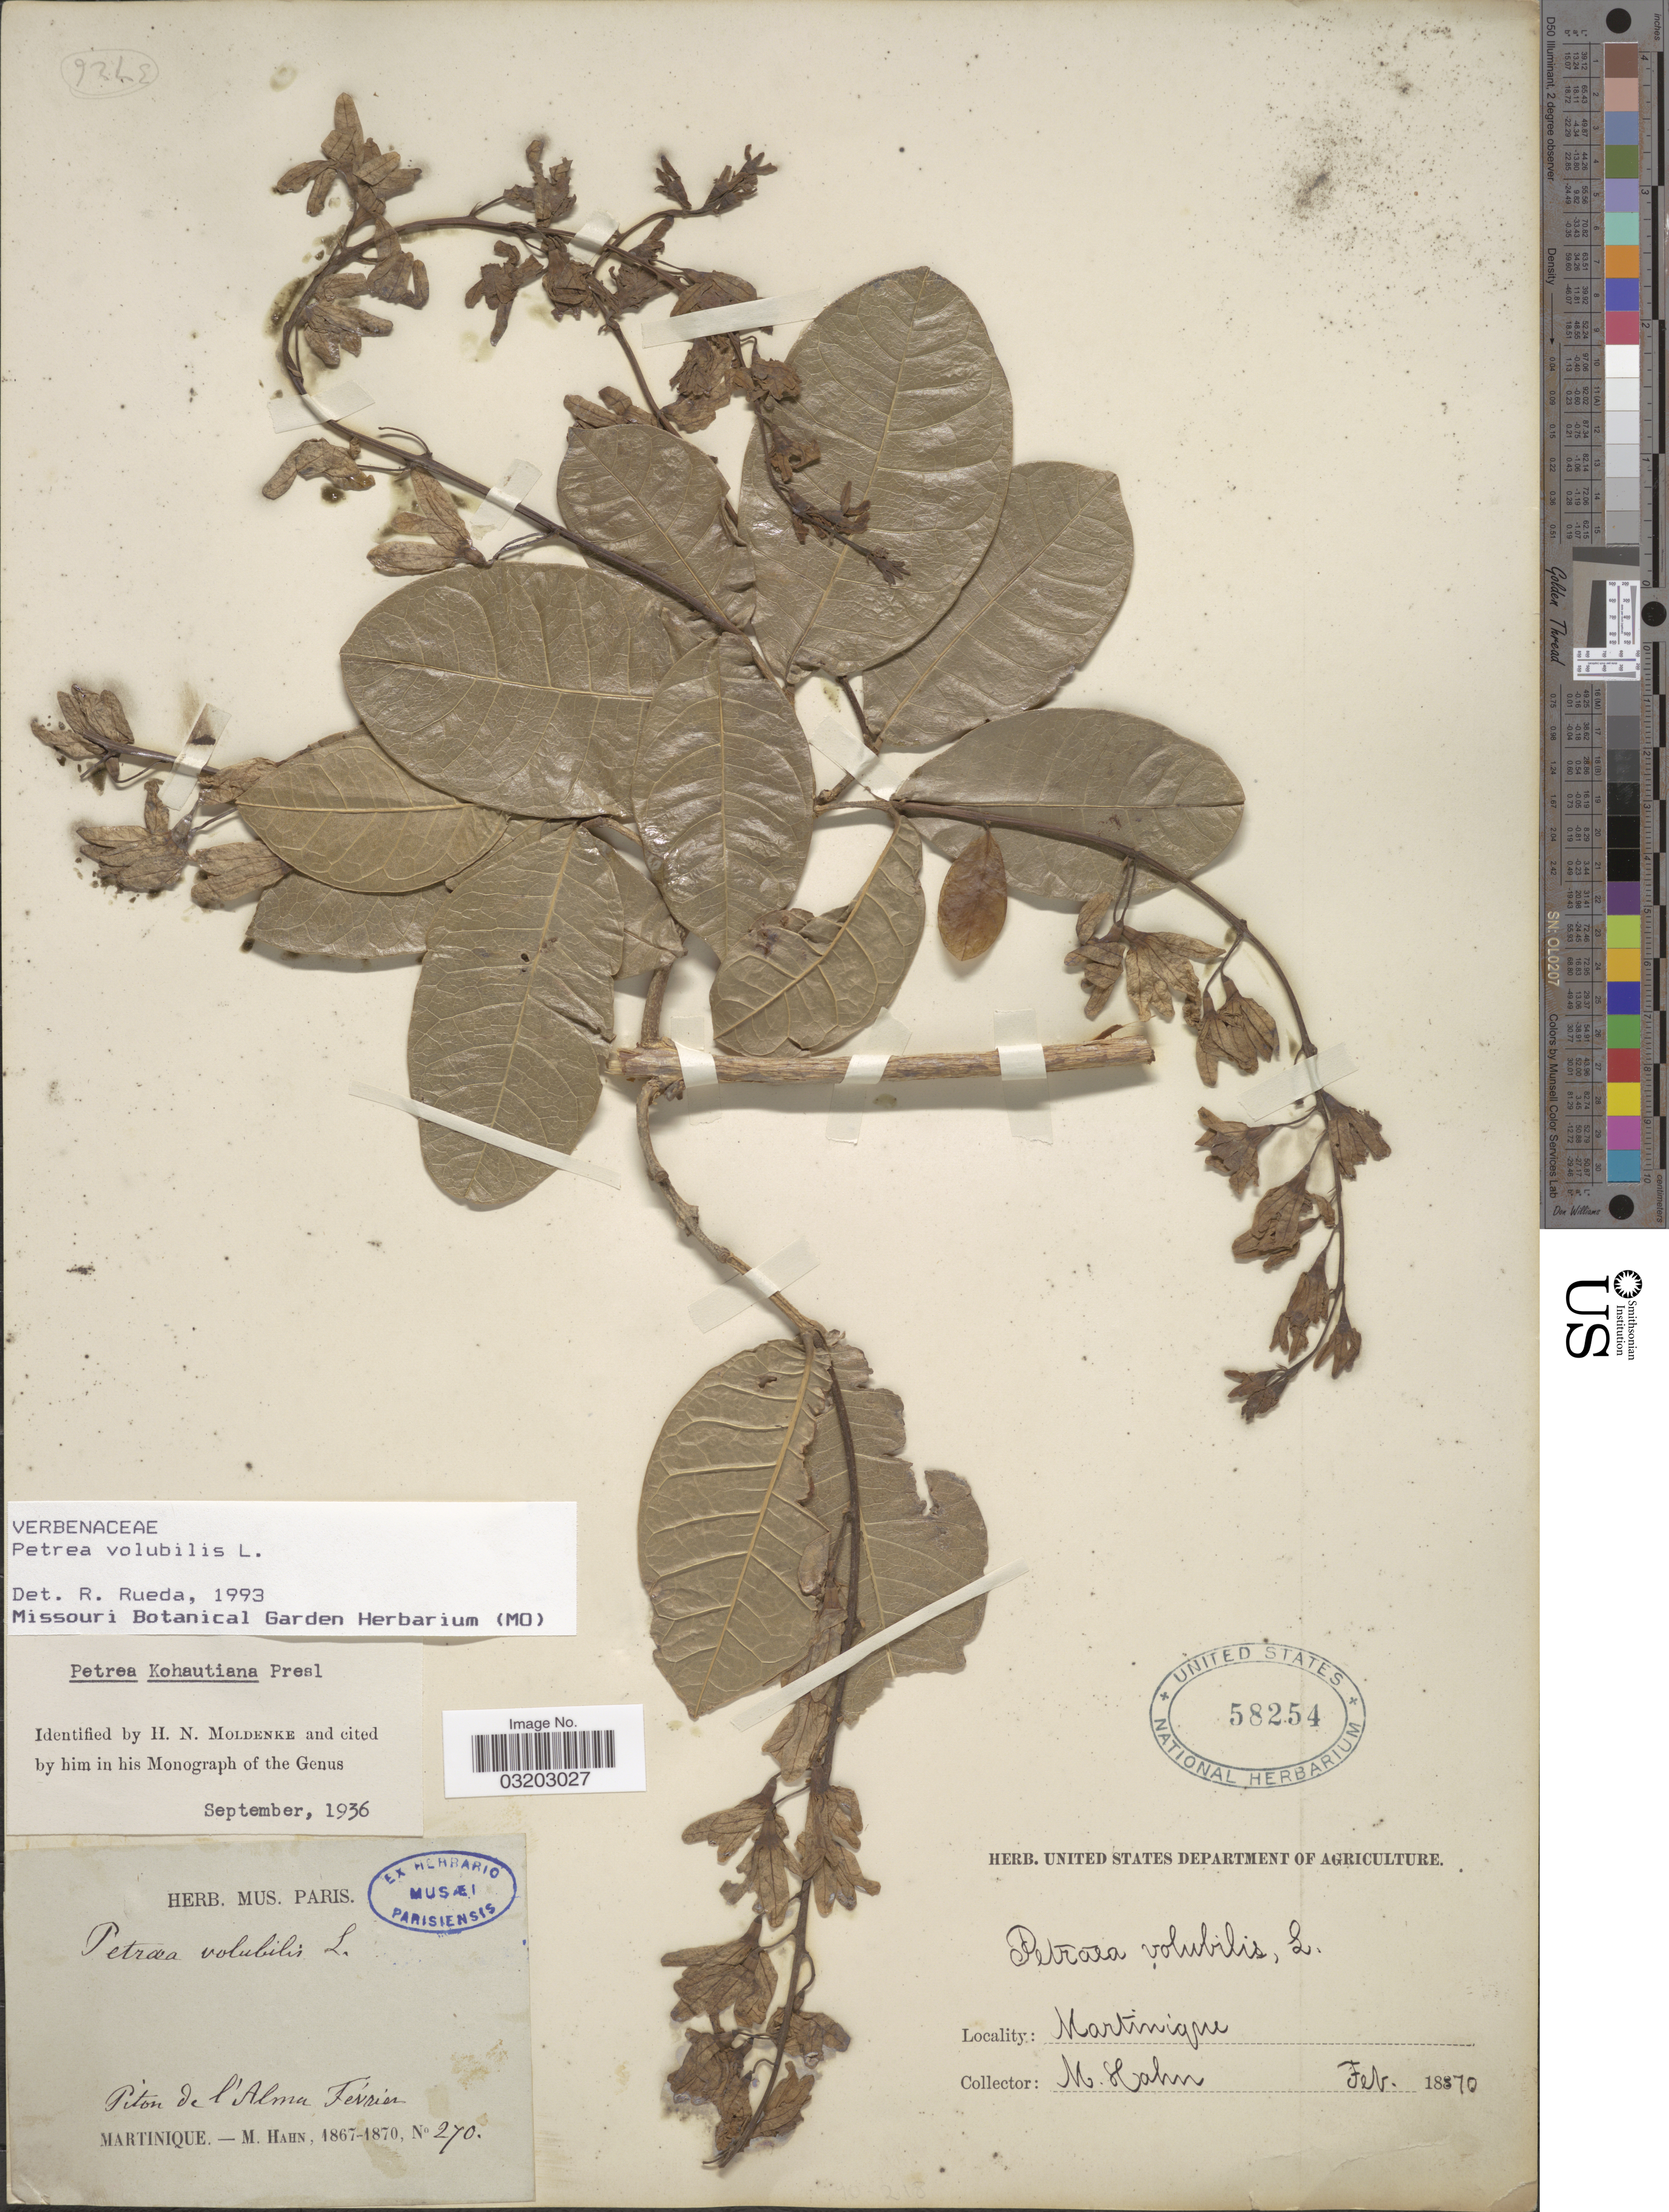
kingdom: Plantae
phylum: Tracheophyta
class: Magnoliopsida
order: Lamiales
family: Verbenaceae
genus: Petrea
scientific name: Petrea volubilis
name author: L.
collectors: M. Hahn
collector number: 270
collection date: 1867-02/1870-02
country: Martinique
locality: Piton de l'Alma.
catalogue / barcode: US 58254